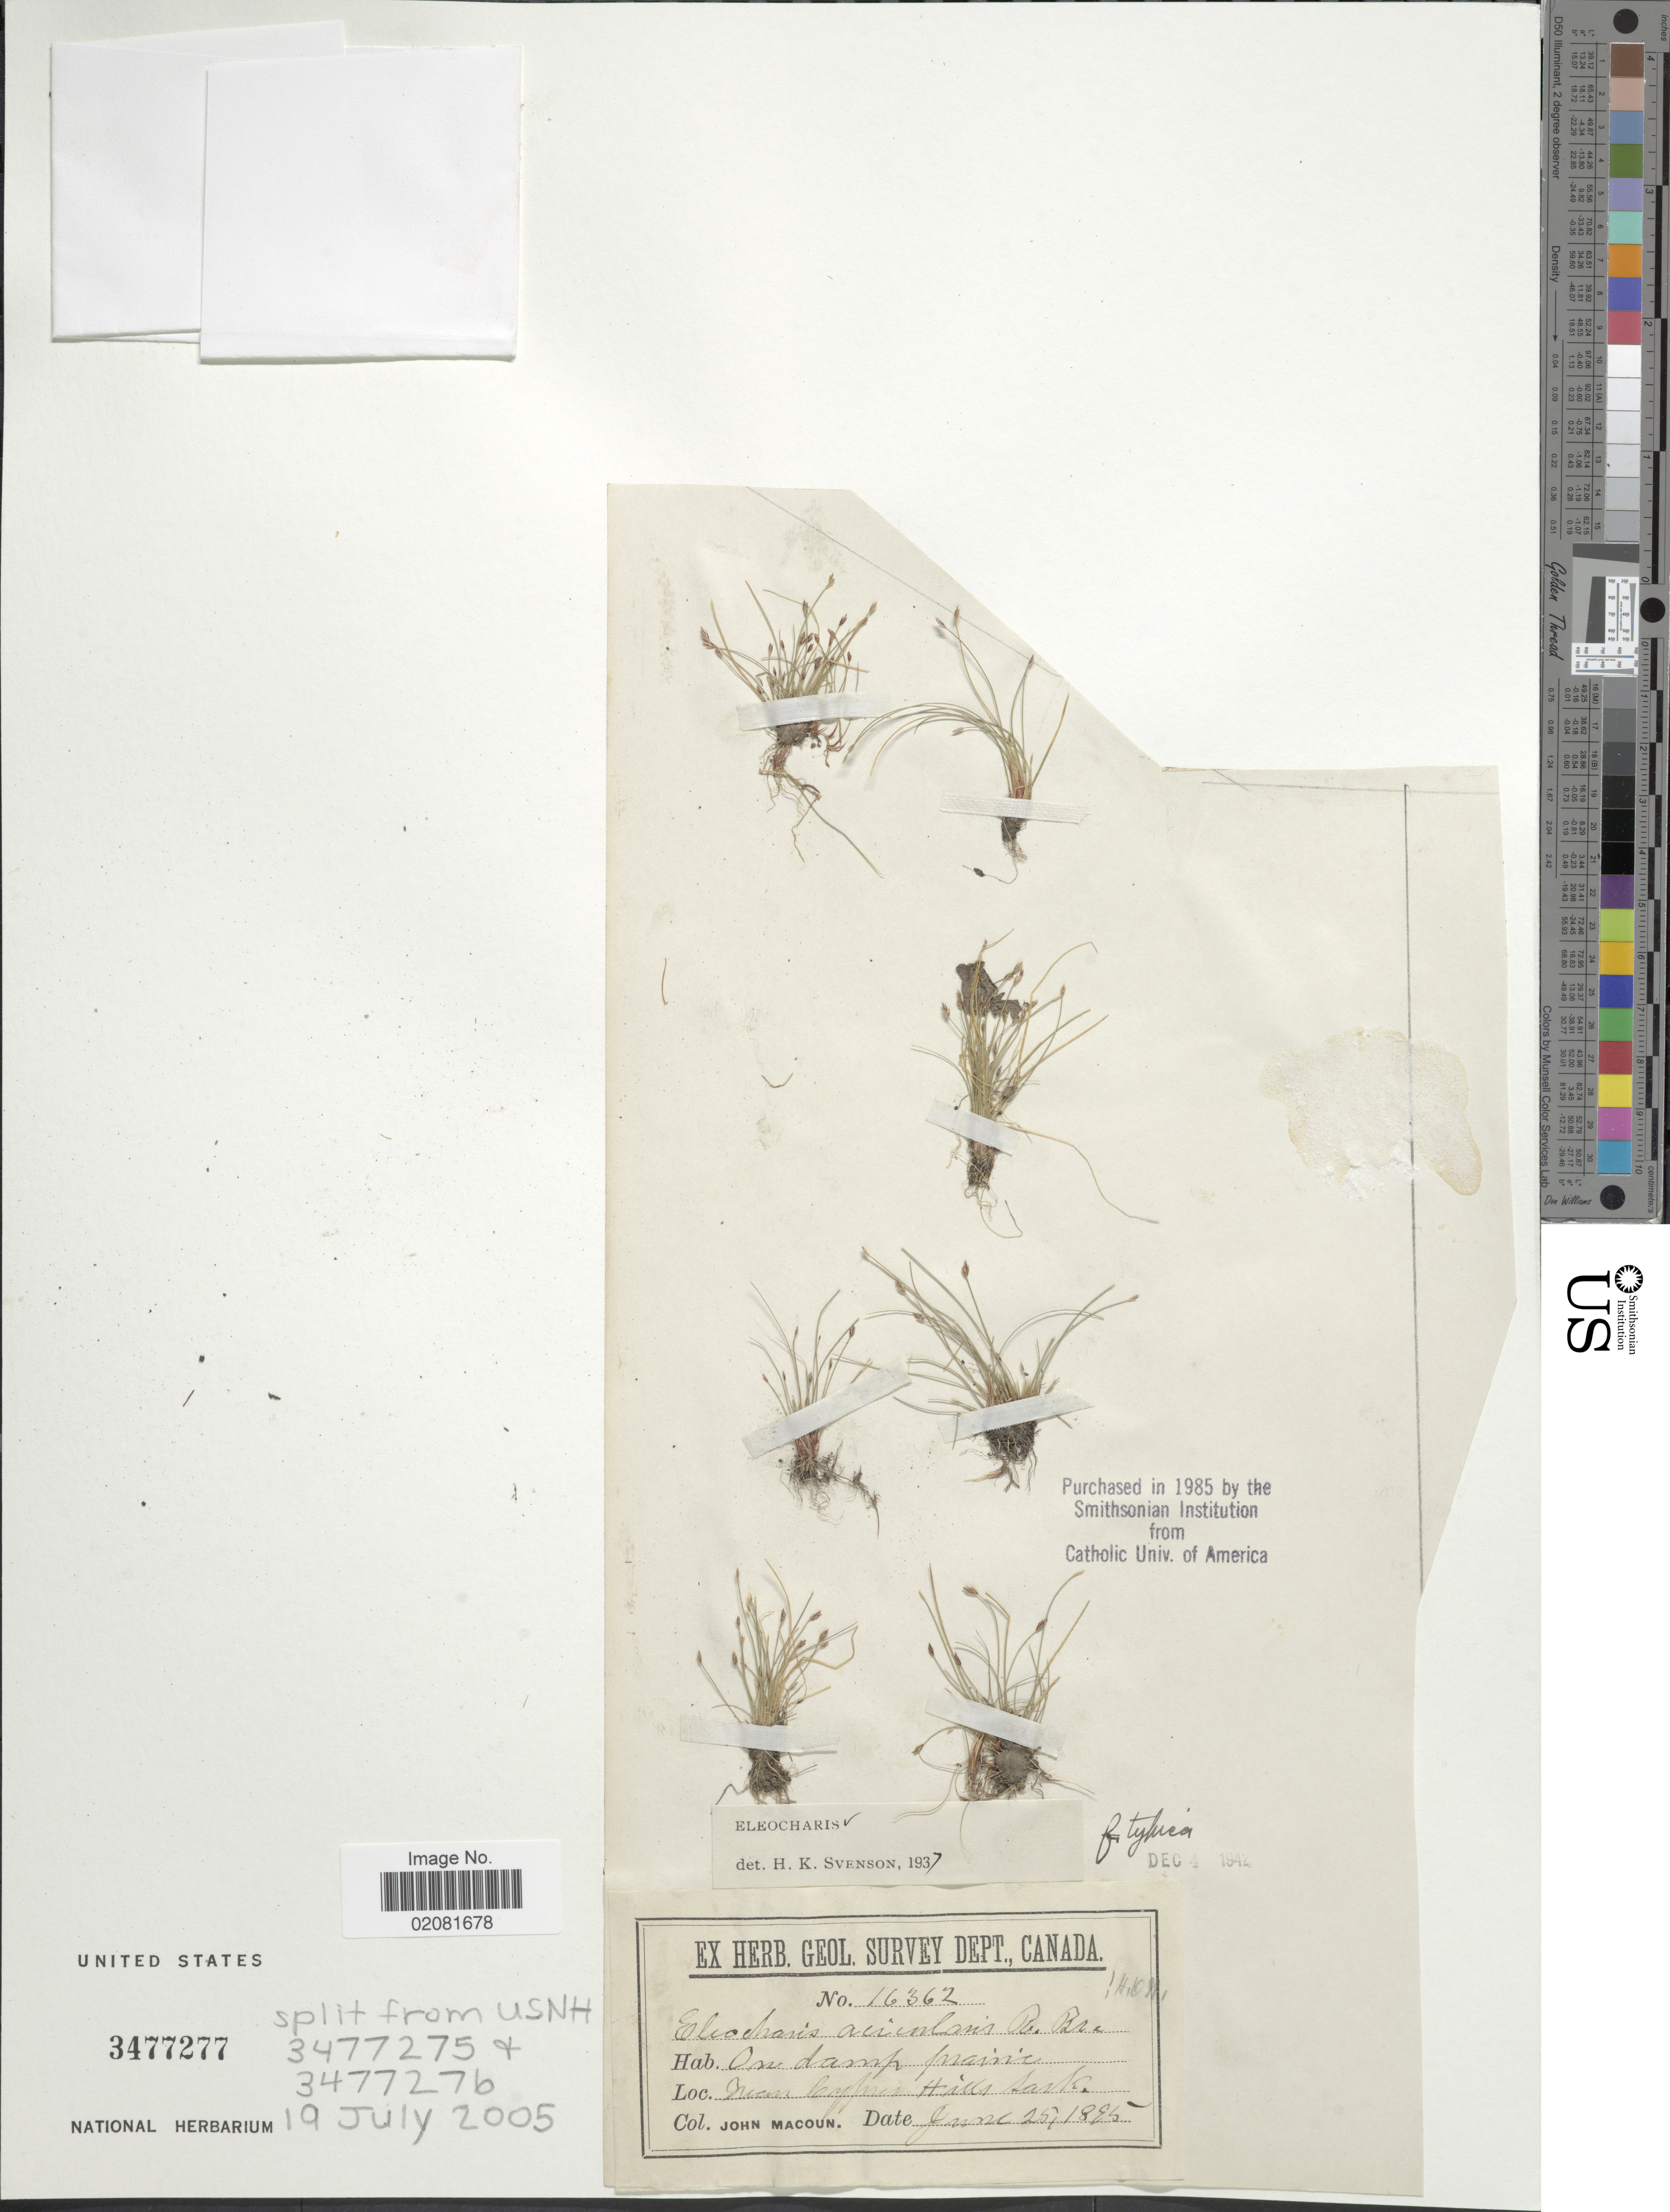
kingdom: Plantae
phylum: Tracheophyta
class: Liliopsida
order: Poales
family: Cyperaceae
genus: Eleocharis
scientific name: Eleocharis acicularis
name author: (L.) Roem. & Schult.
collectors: J. Macoun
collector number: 16362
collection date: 1895-06-25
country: Canada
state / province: Saskatchewan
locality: Near Cypress Hills Sask.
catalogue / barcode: US 3477277